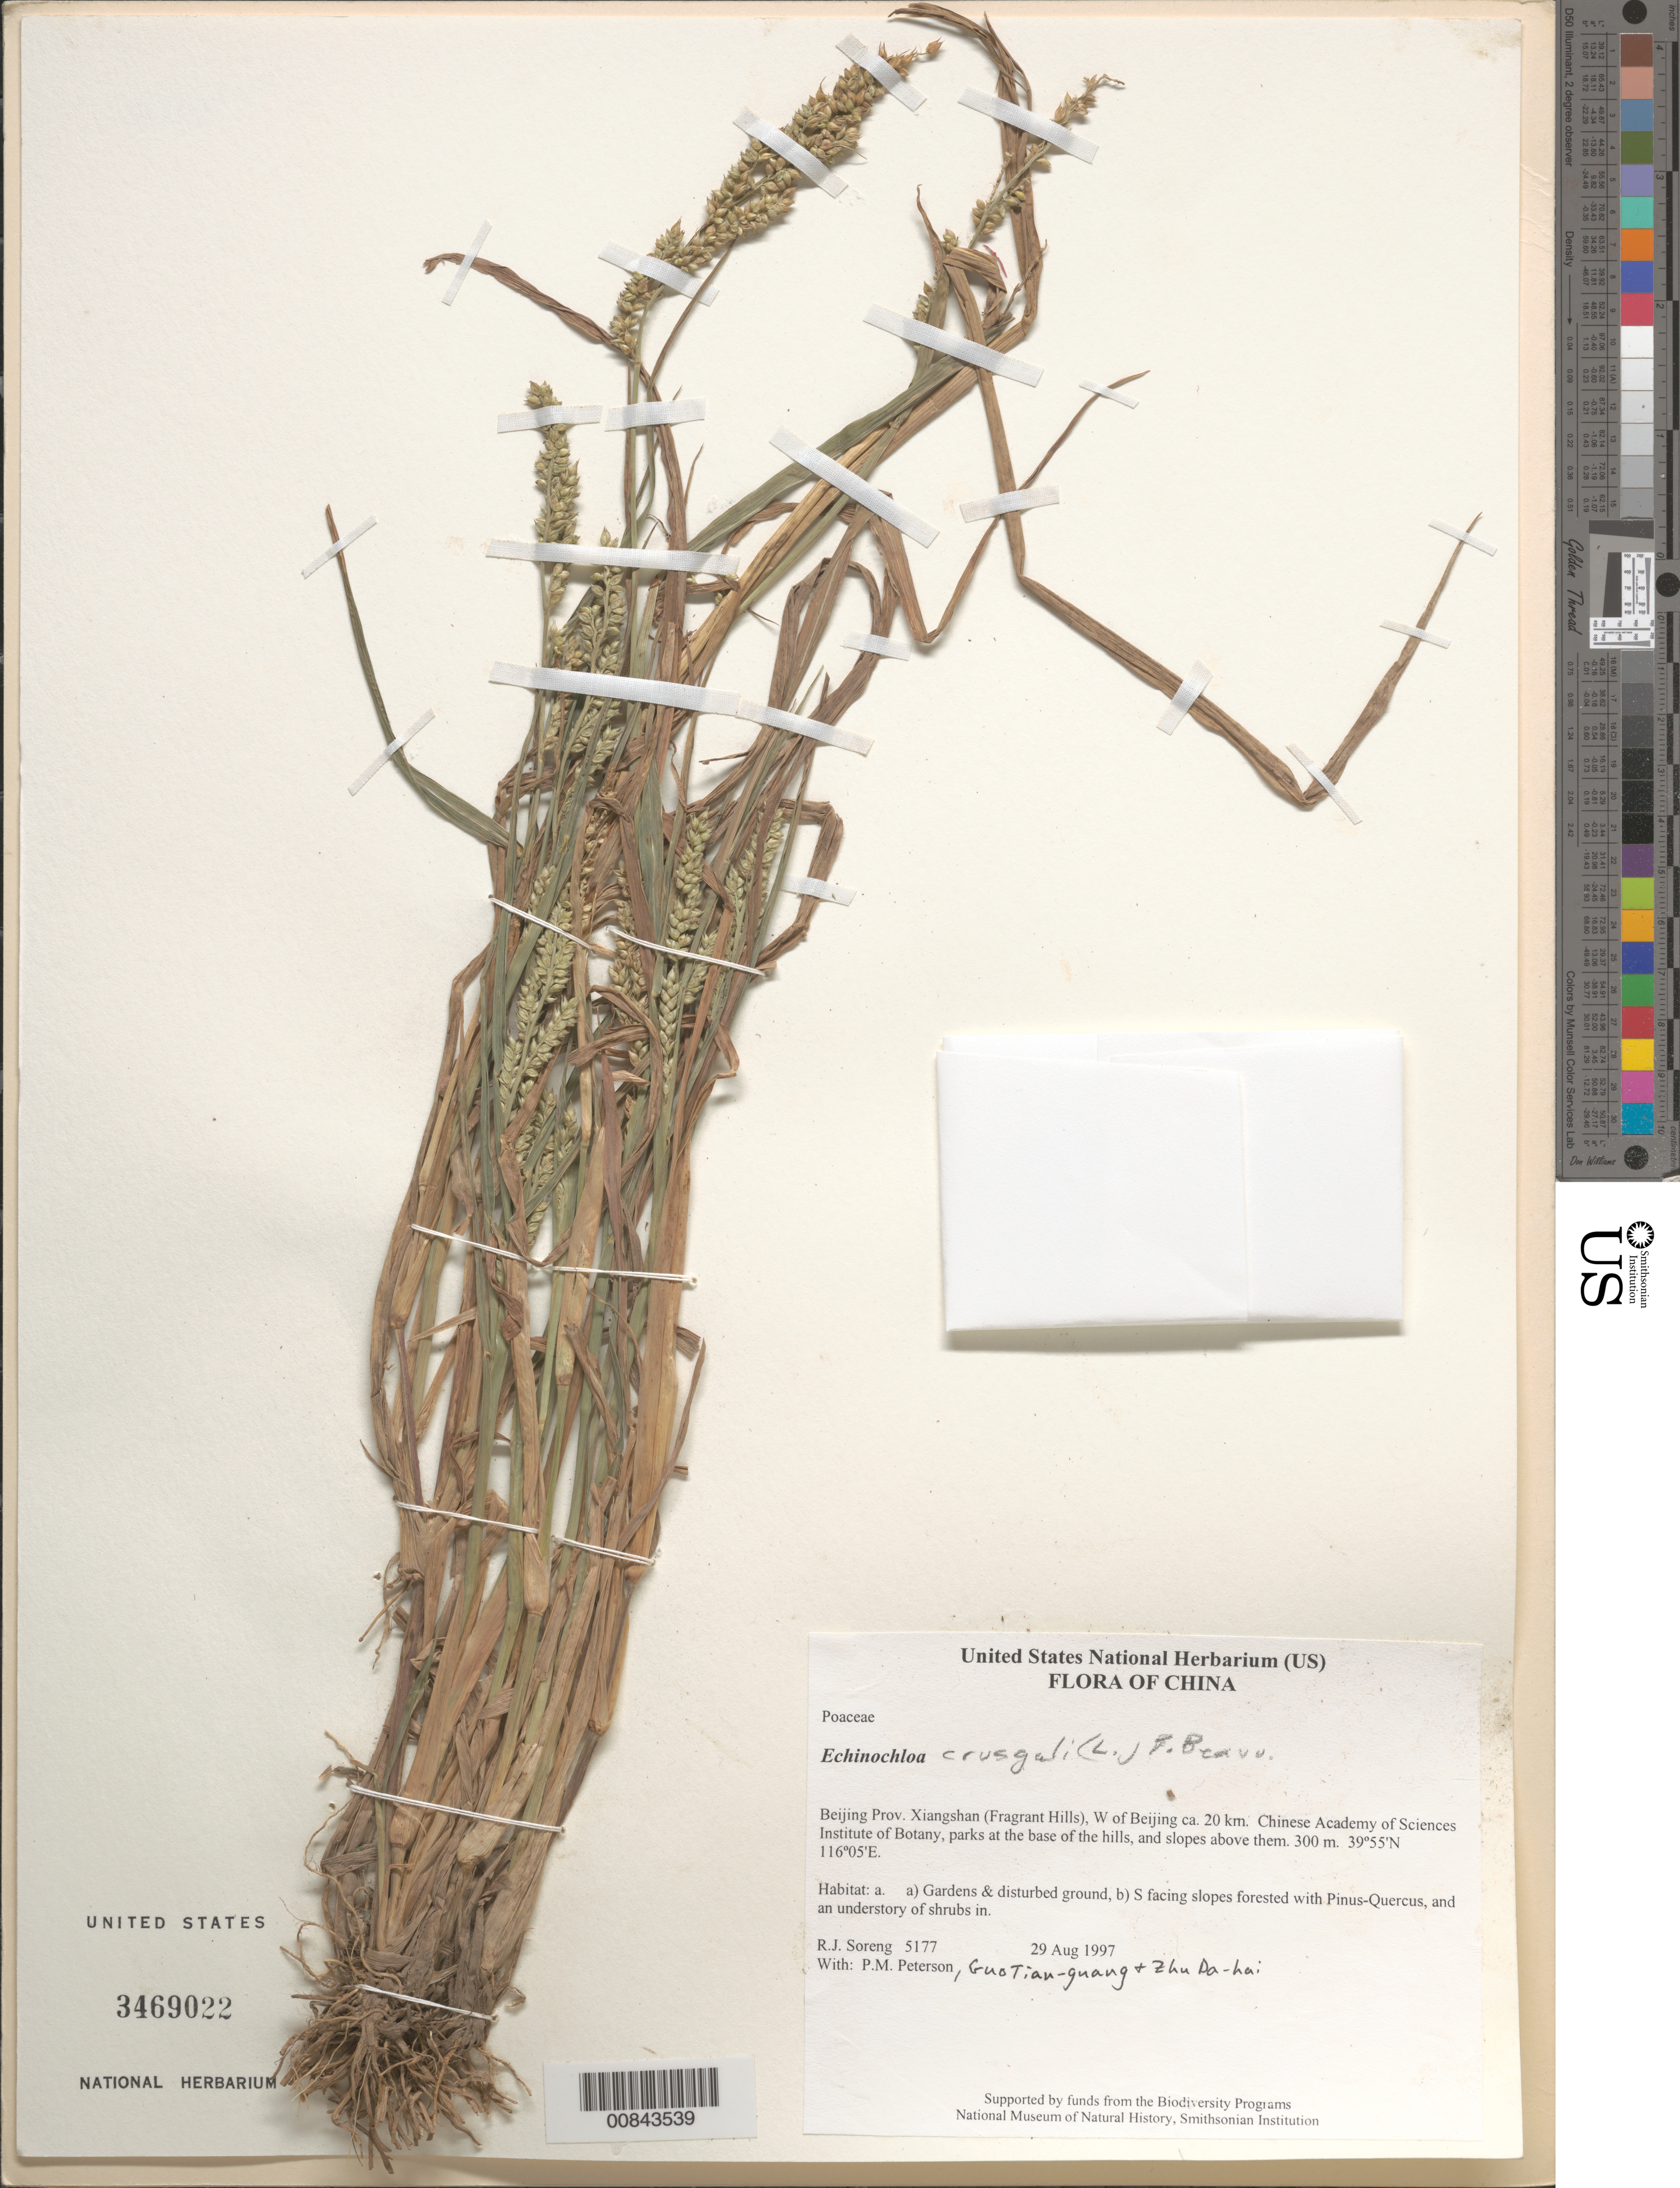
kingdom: Plantae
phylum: Tracheophyta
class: Liliopsida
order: Poales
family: Poaceae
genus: Echinochloa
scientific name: Echinochloa crus-galli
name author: (L.) P. Beauv.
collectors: R. J. Soreng, P. M. Peterson & Zhu Da-hai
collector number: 5177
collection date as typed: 29 Aug 1997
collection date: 1997-08-29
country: China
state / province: Beijing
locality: Xiangshan (Fragrant Hills), W of Beijing ca. 20 km Chinese Academy of Sciences Institute of Botany, parks at the base of the hills, and slopes above them.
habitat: Habitat: a. a) Gardens & disturbed ground, b) S facing slopes forested with Pinus-Quercus, and an understory of shrubs in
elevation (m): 300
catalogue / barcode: US 3469022